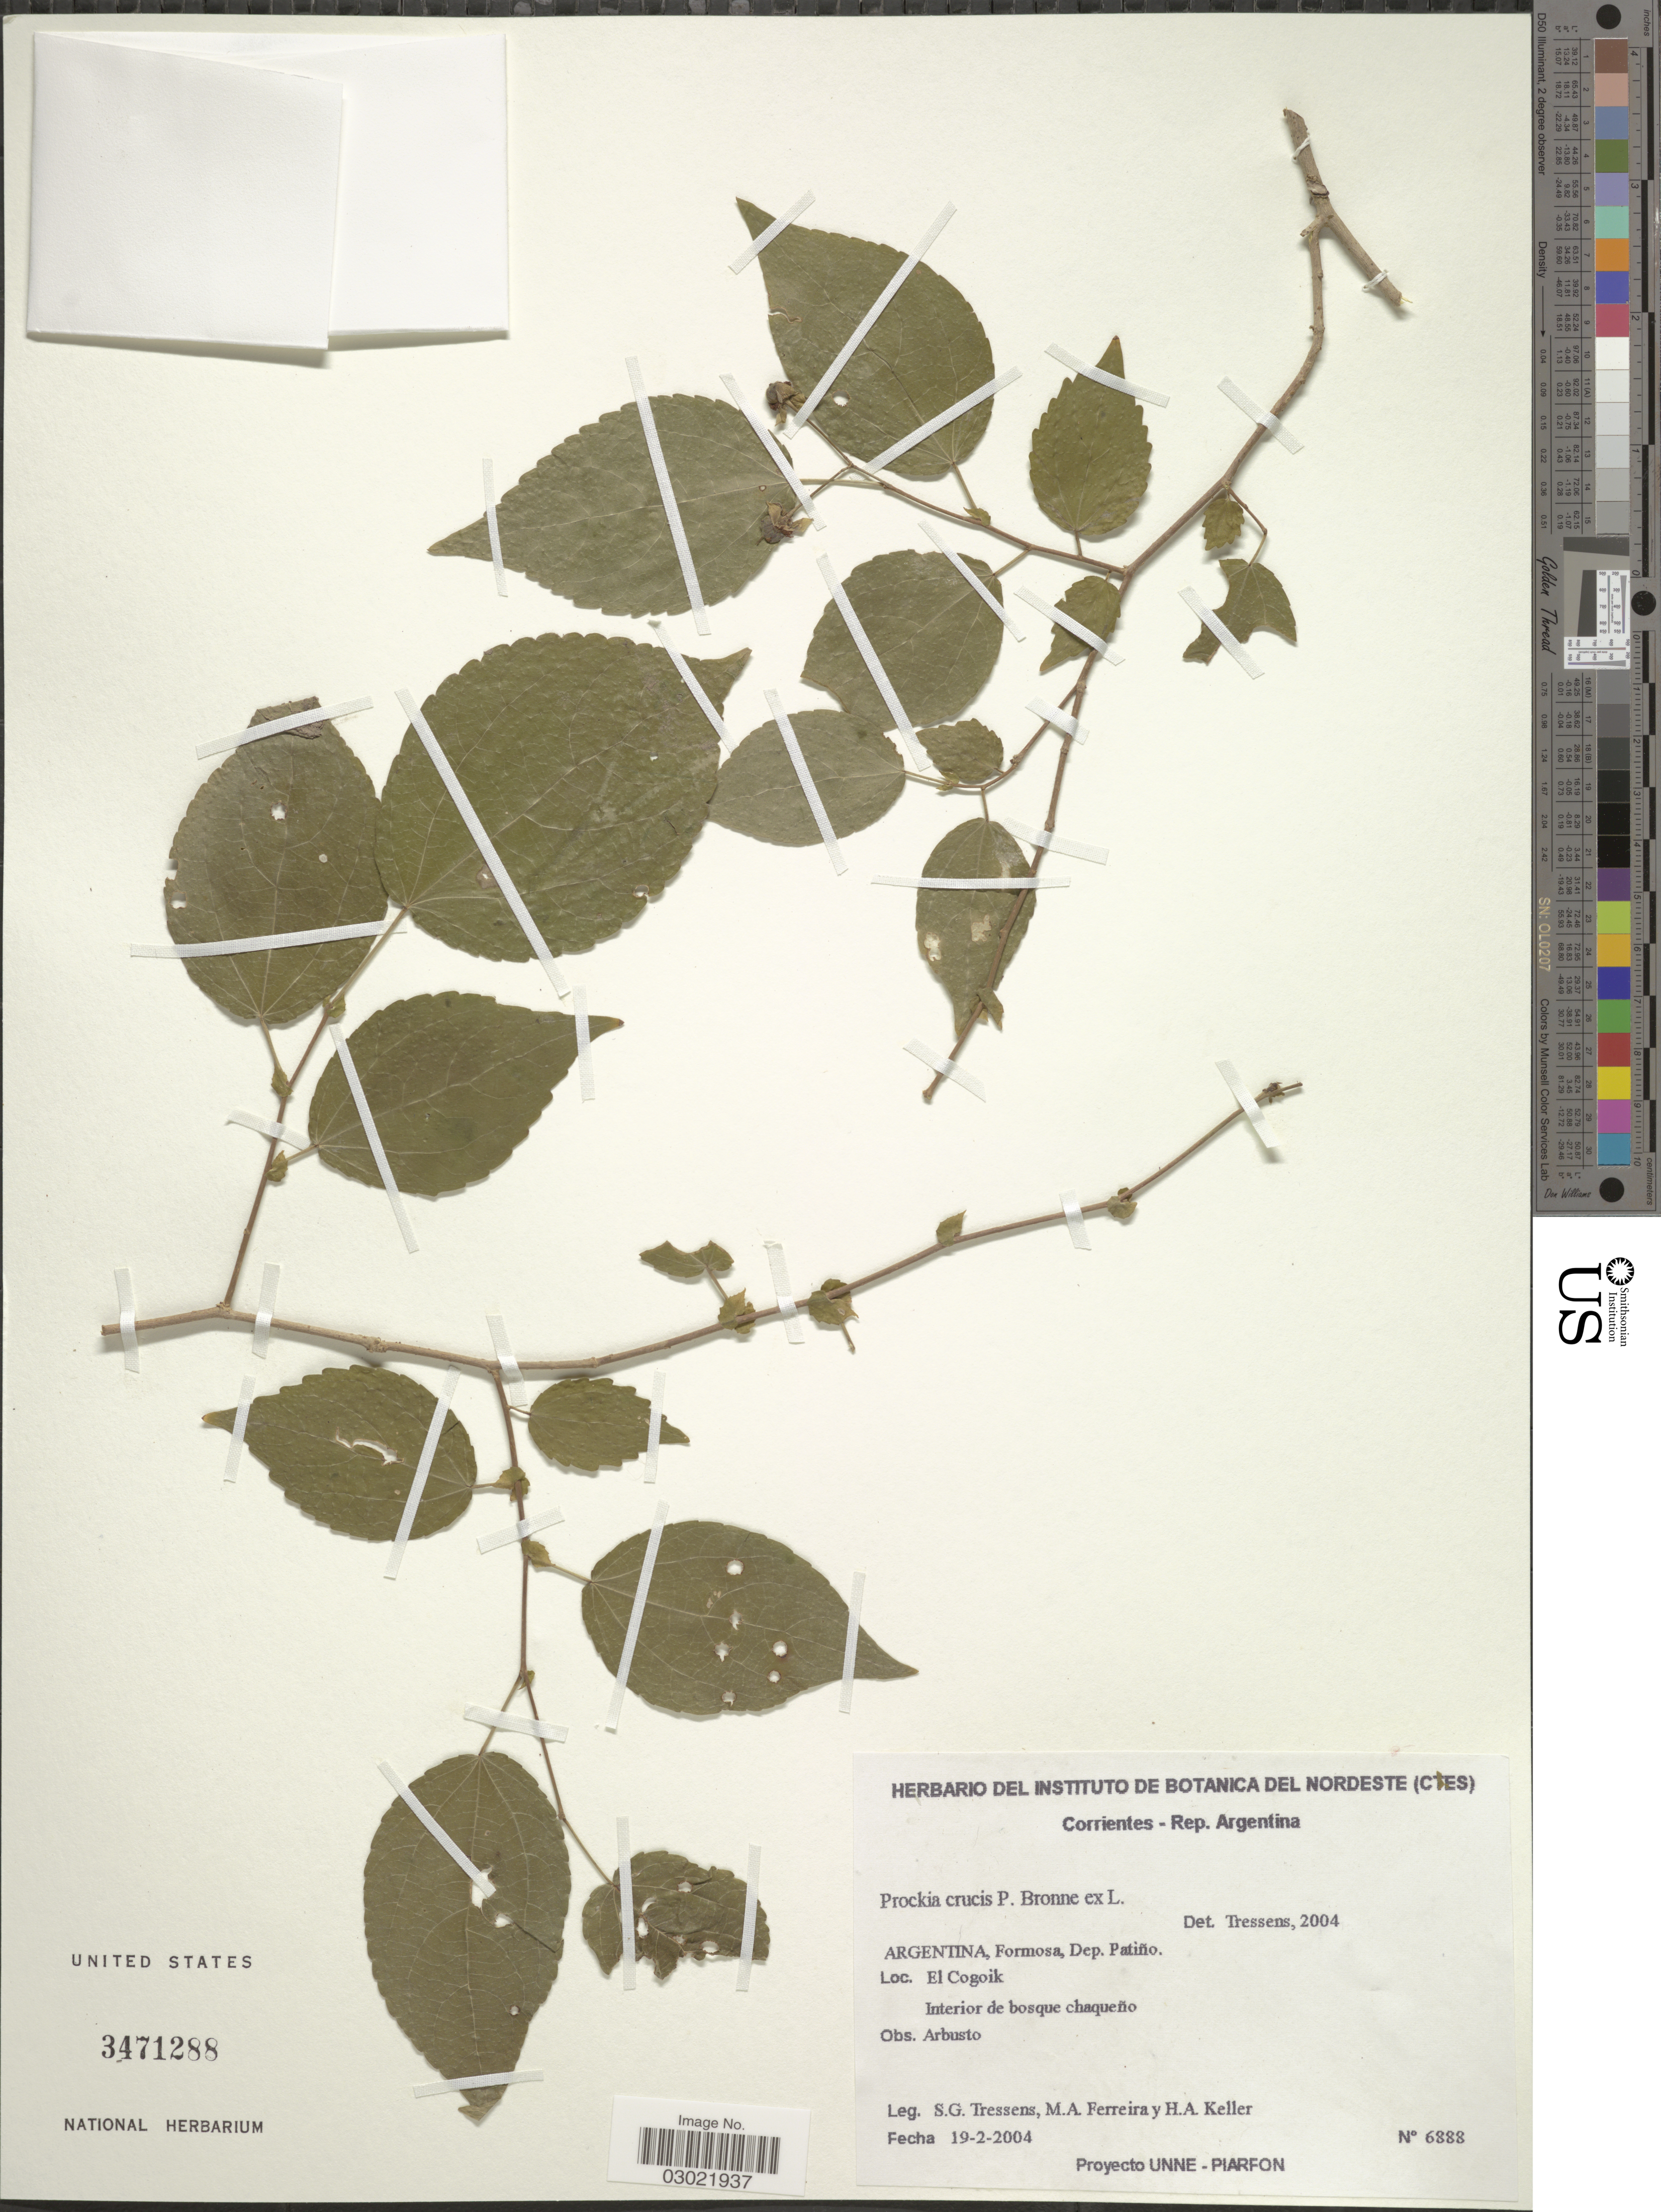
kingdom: Plantae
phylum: Tracheophyta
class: Magnoliopsida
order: Malpighiales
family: Salicaceae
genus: Prockia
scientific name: Prockia crucis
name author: P. Browne ex L.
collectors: S. Tressens, M. Ferreira & H. Keller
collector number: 6888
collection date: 2004-02-19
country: Argentina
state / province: Formosa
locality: Corrientes. Dep. Patiño. El Cogoik. Interior de bosque chaqueño.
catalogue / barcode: US 3471288